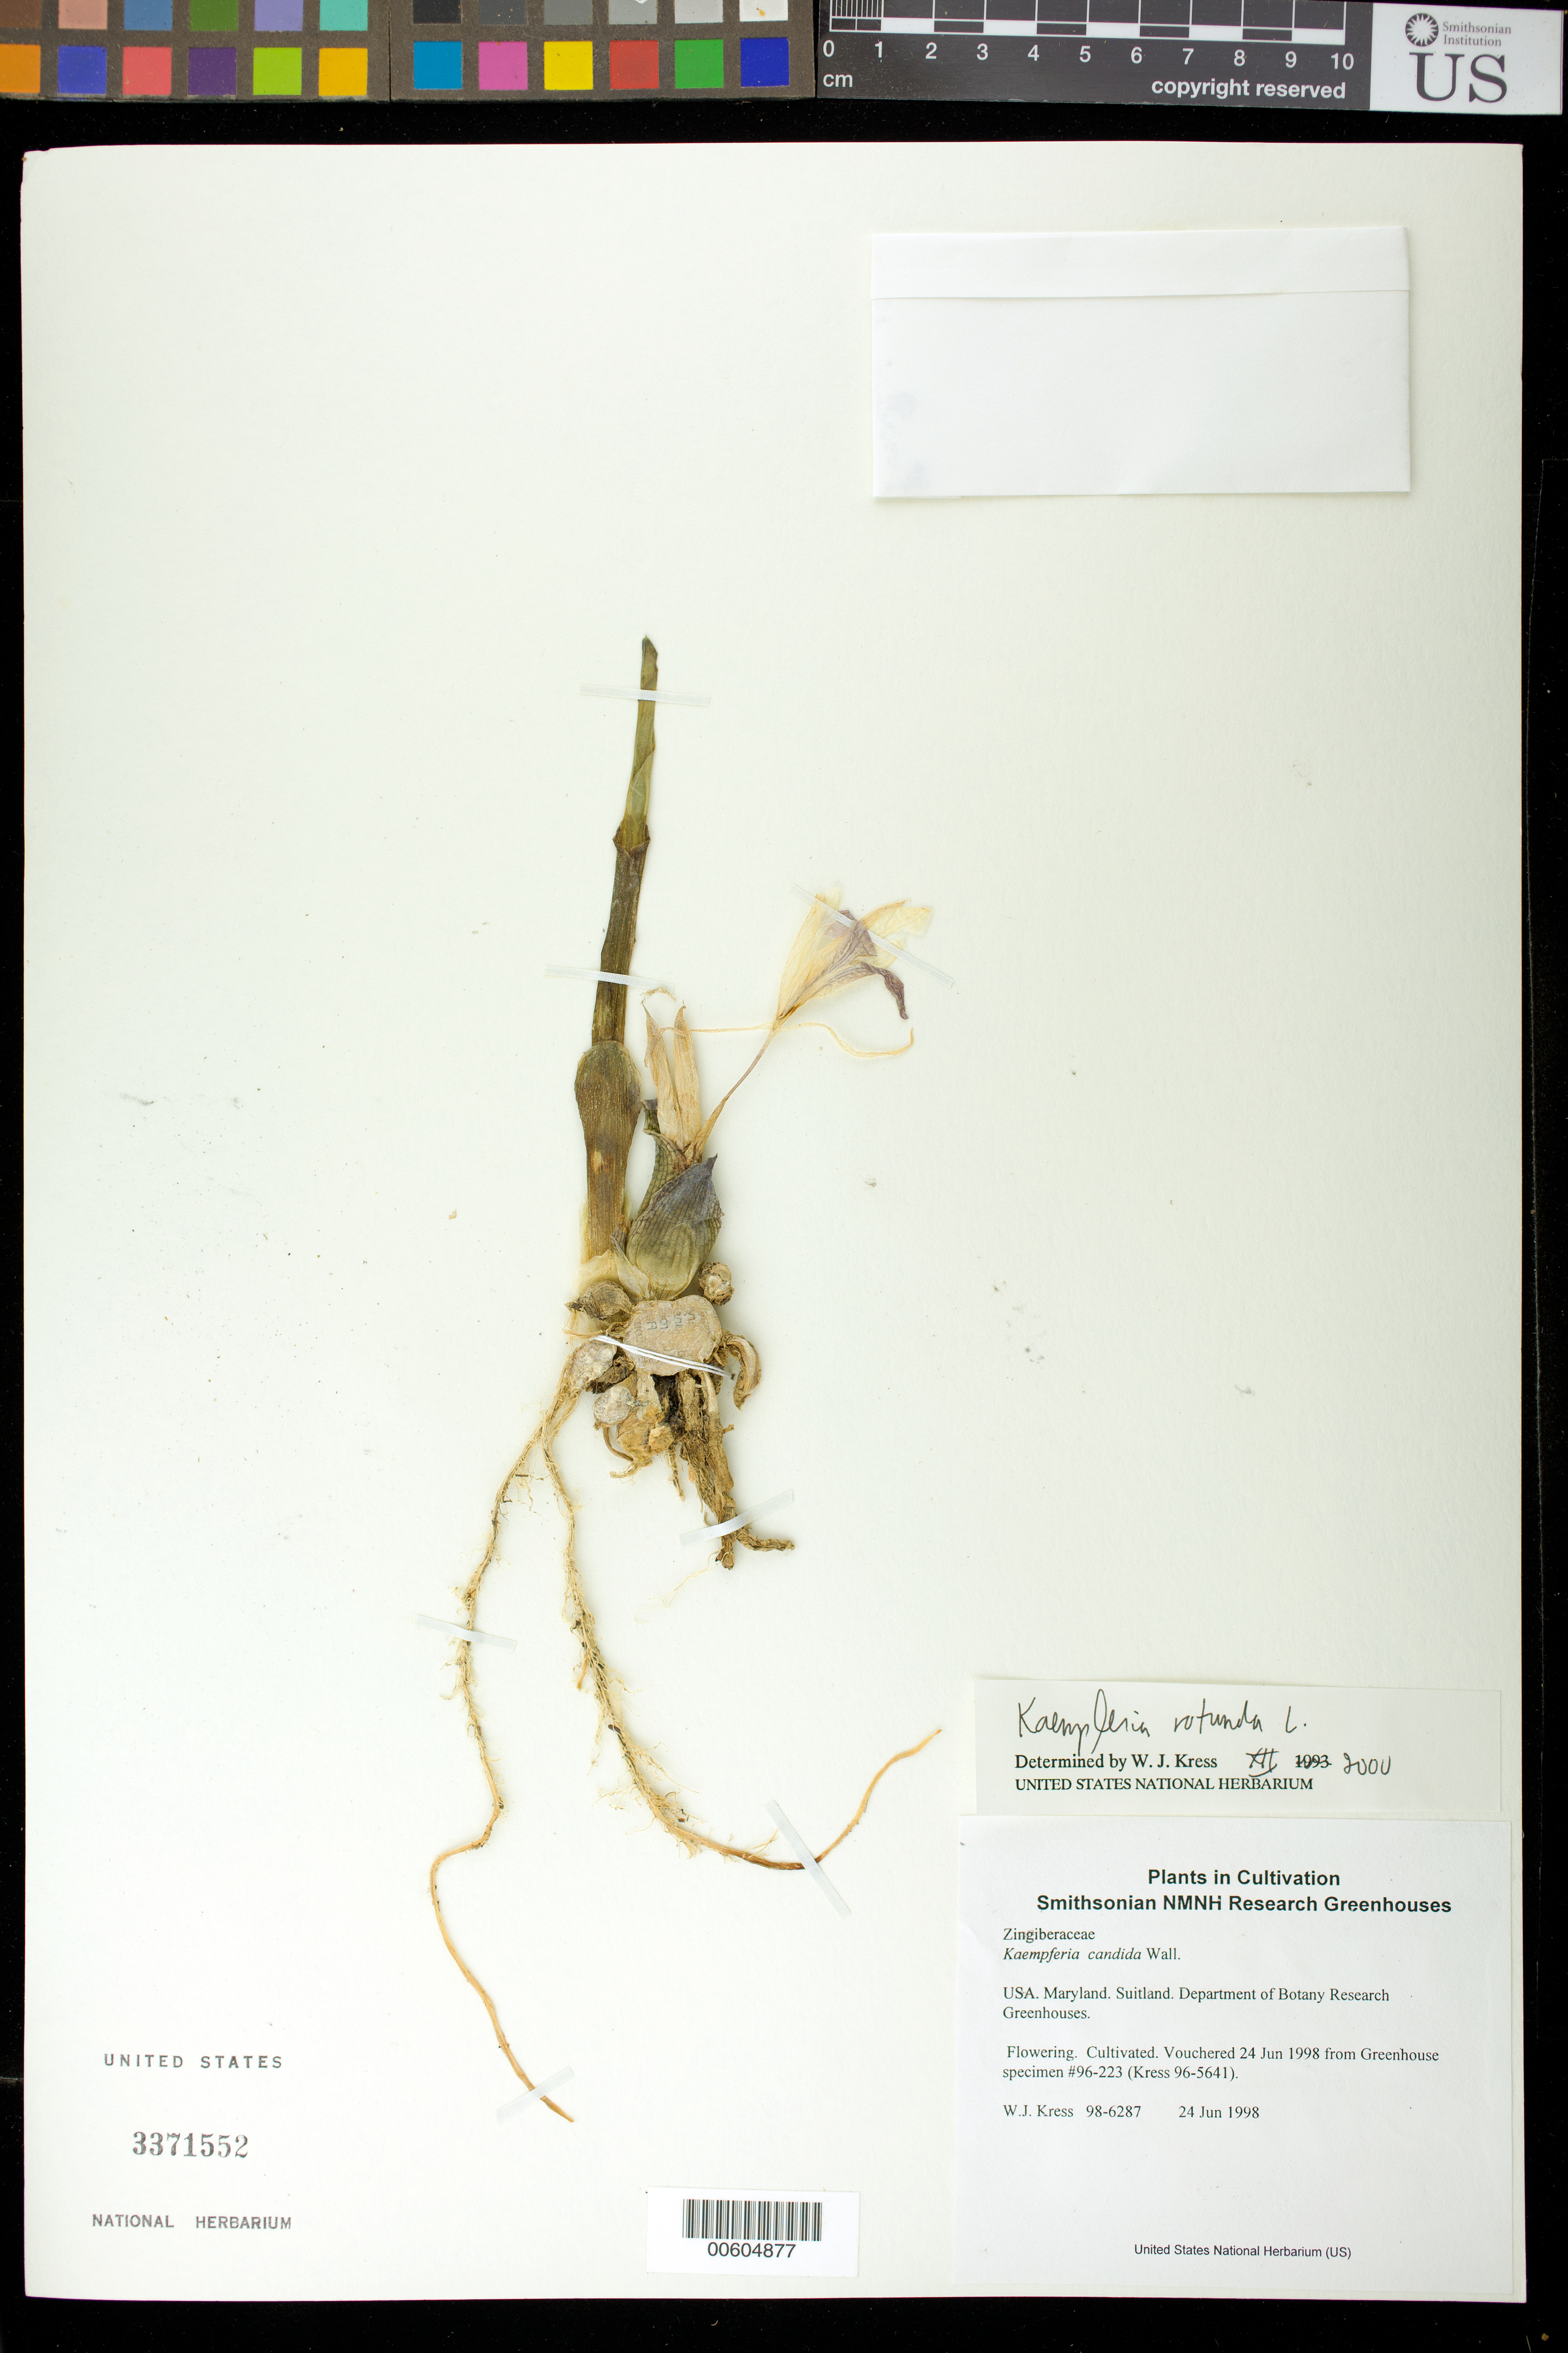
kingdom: Plantae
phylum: Tracheophyta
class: Liliopsida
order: Zingiberales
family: Zingiberaceae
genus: Kaempferia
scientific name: Kaempferia rotunda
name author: L.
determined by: Kress, W. J., (US), Smithsonian Institution - National Museum of Natural History (UNITED STATES)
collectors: W. J. Kress & M. Bordelon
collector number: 98-6287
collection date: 1998-06-24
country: United States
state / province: Maryland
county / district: Prince George's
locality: NMNH Botany Research Greenhouses. Suitland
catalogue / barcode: US 3371552